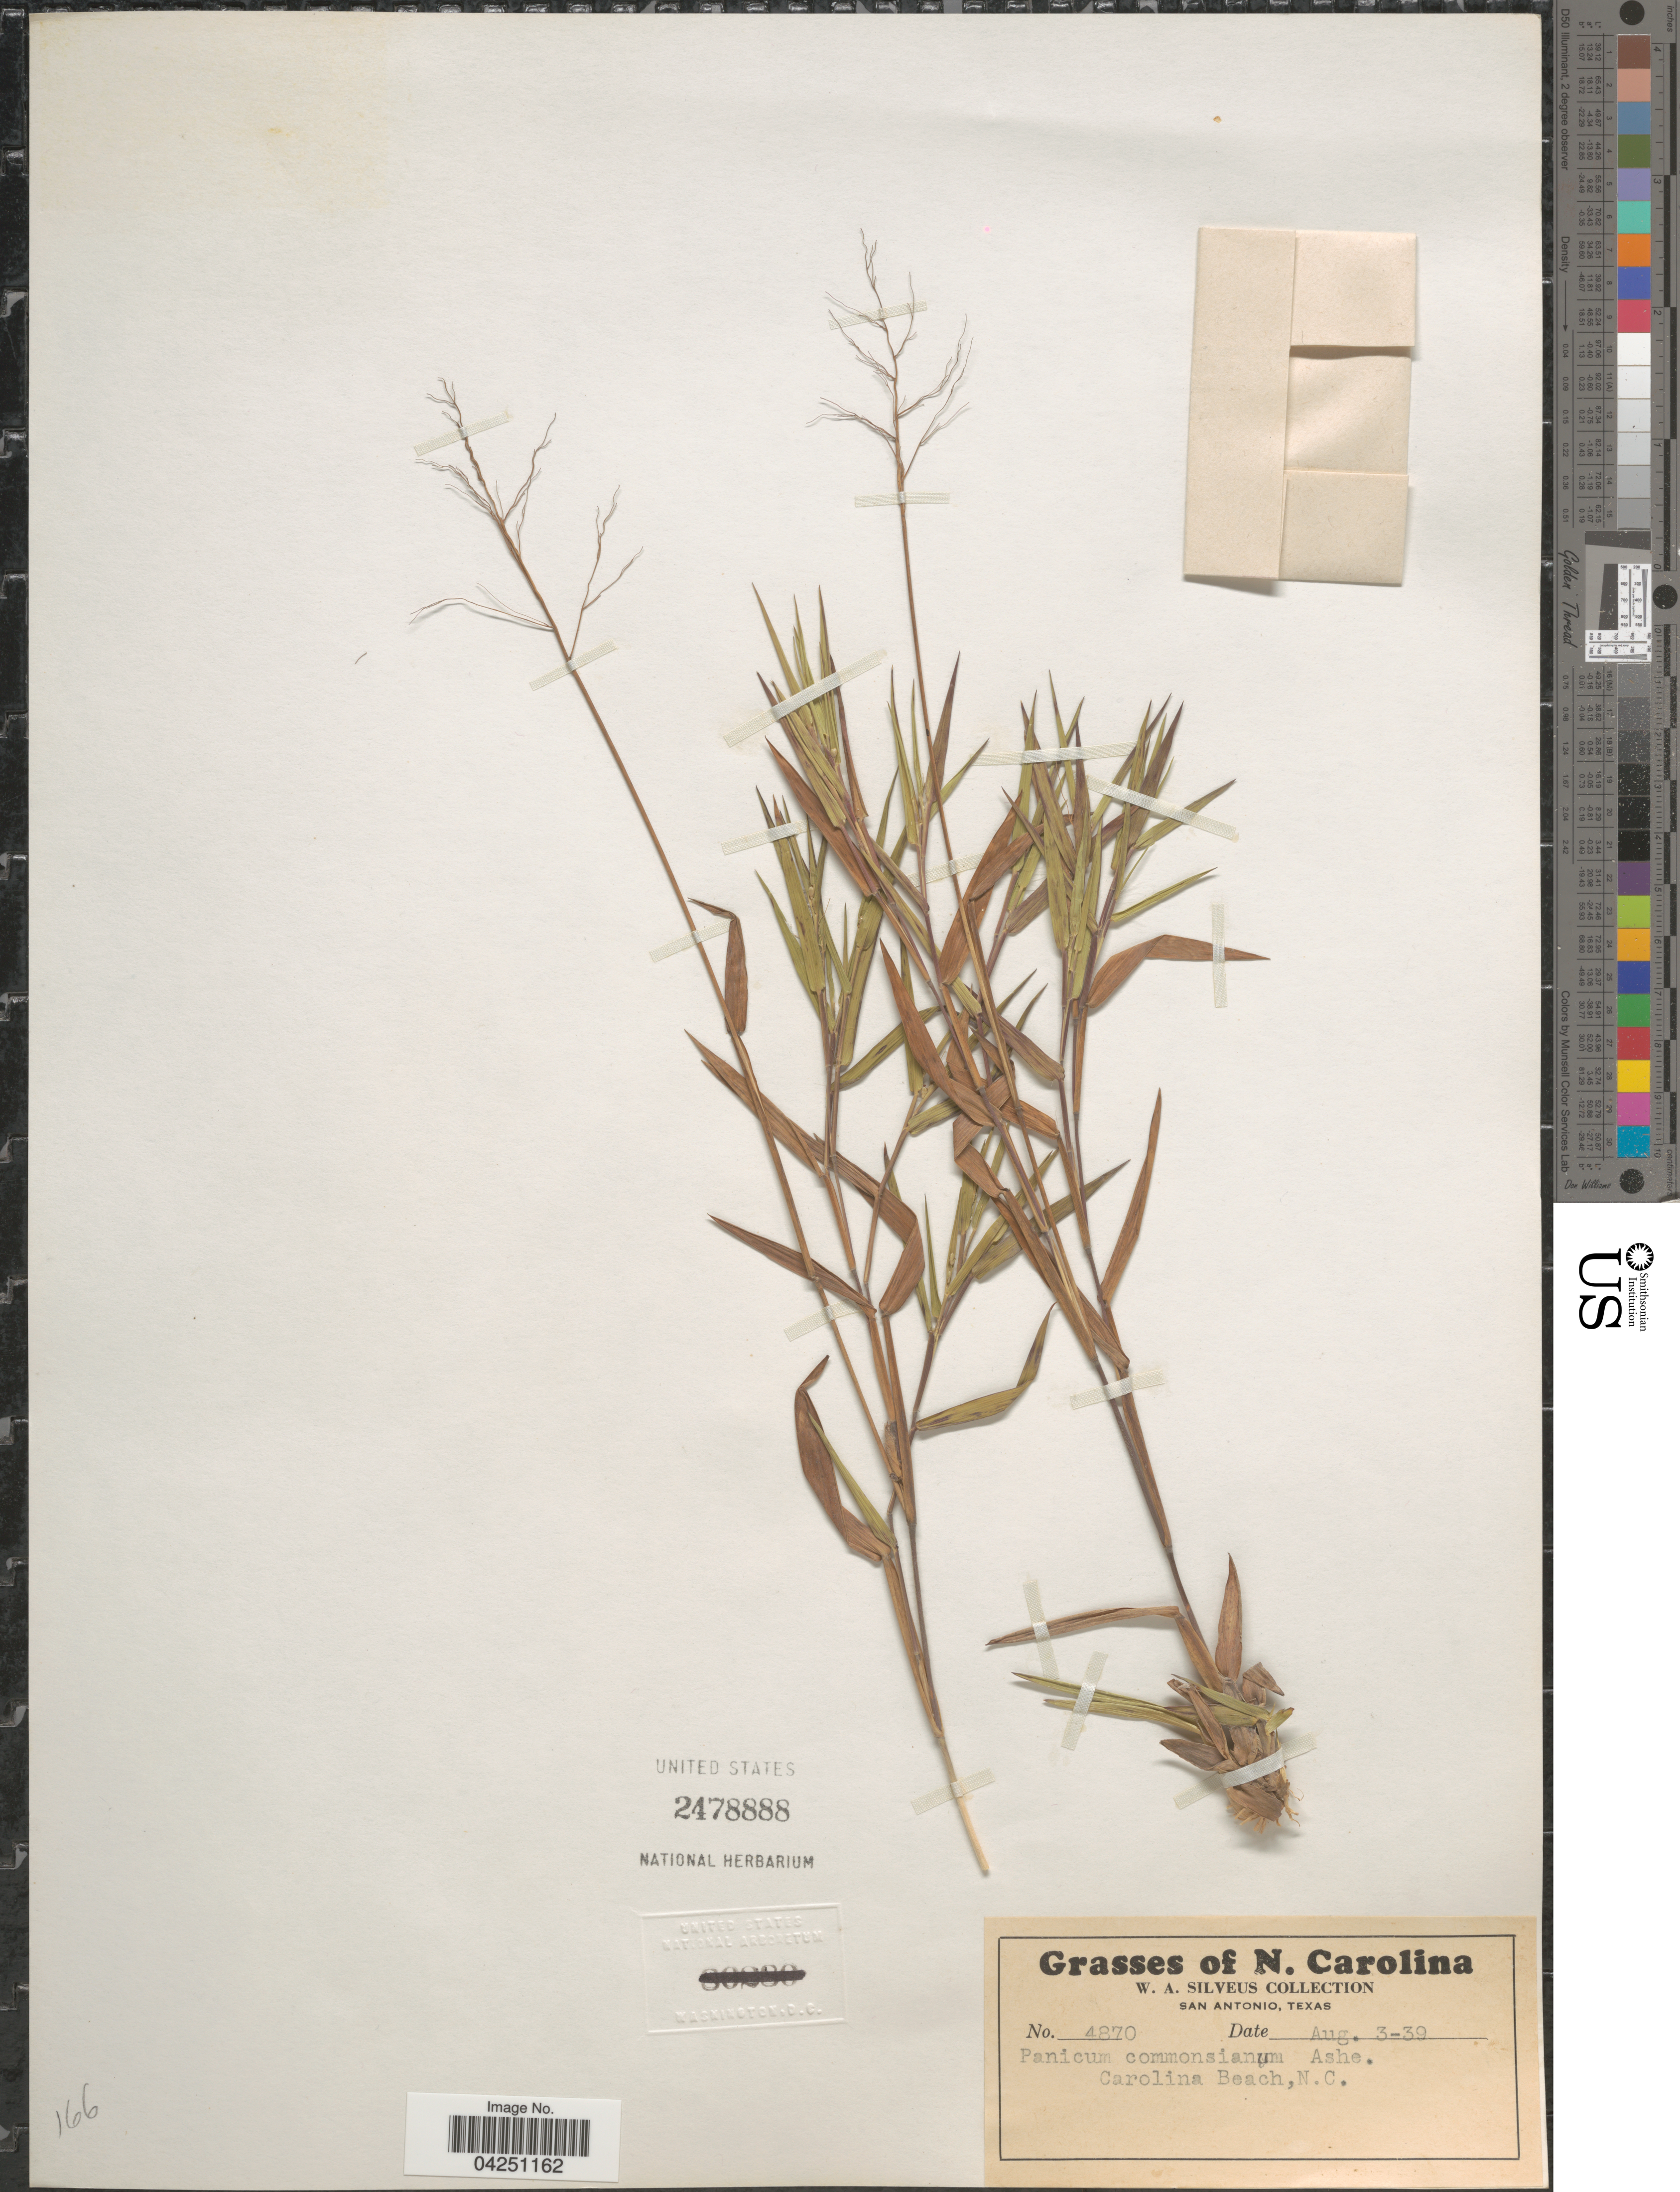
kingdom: Plantae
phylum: Tracheophyta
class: Liliopsida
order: Poales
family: Poaceae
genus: Dichanthelium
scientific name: Dichanthelium acuminatum var. acuminatum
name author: (Sw.) Gould & C.A. Clark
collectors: W. Silveus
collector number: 4870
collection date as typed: Transcribed d/m/y: 3/8/39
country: United States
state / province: North Carolina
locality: Carolina Beach.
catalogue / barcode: US 2478888